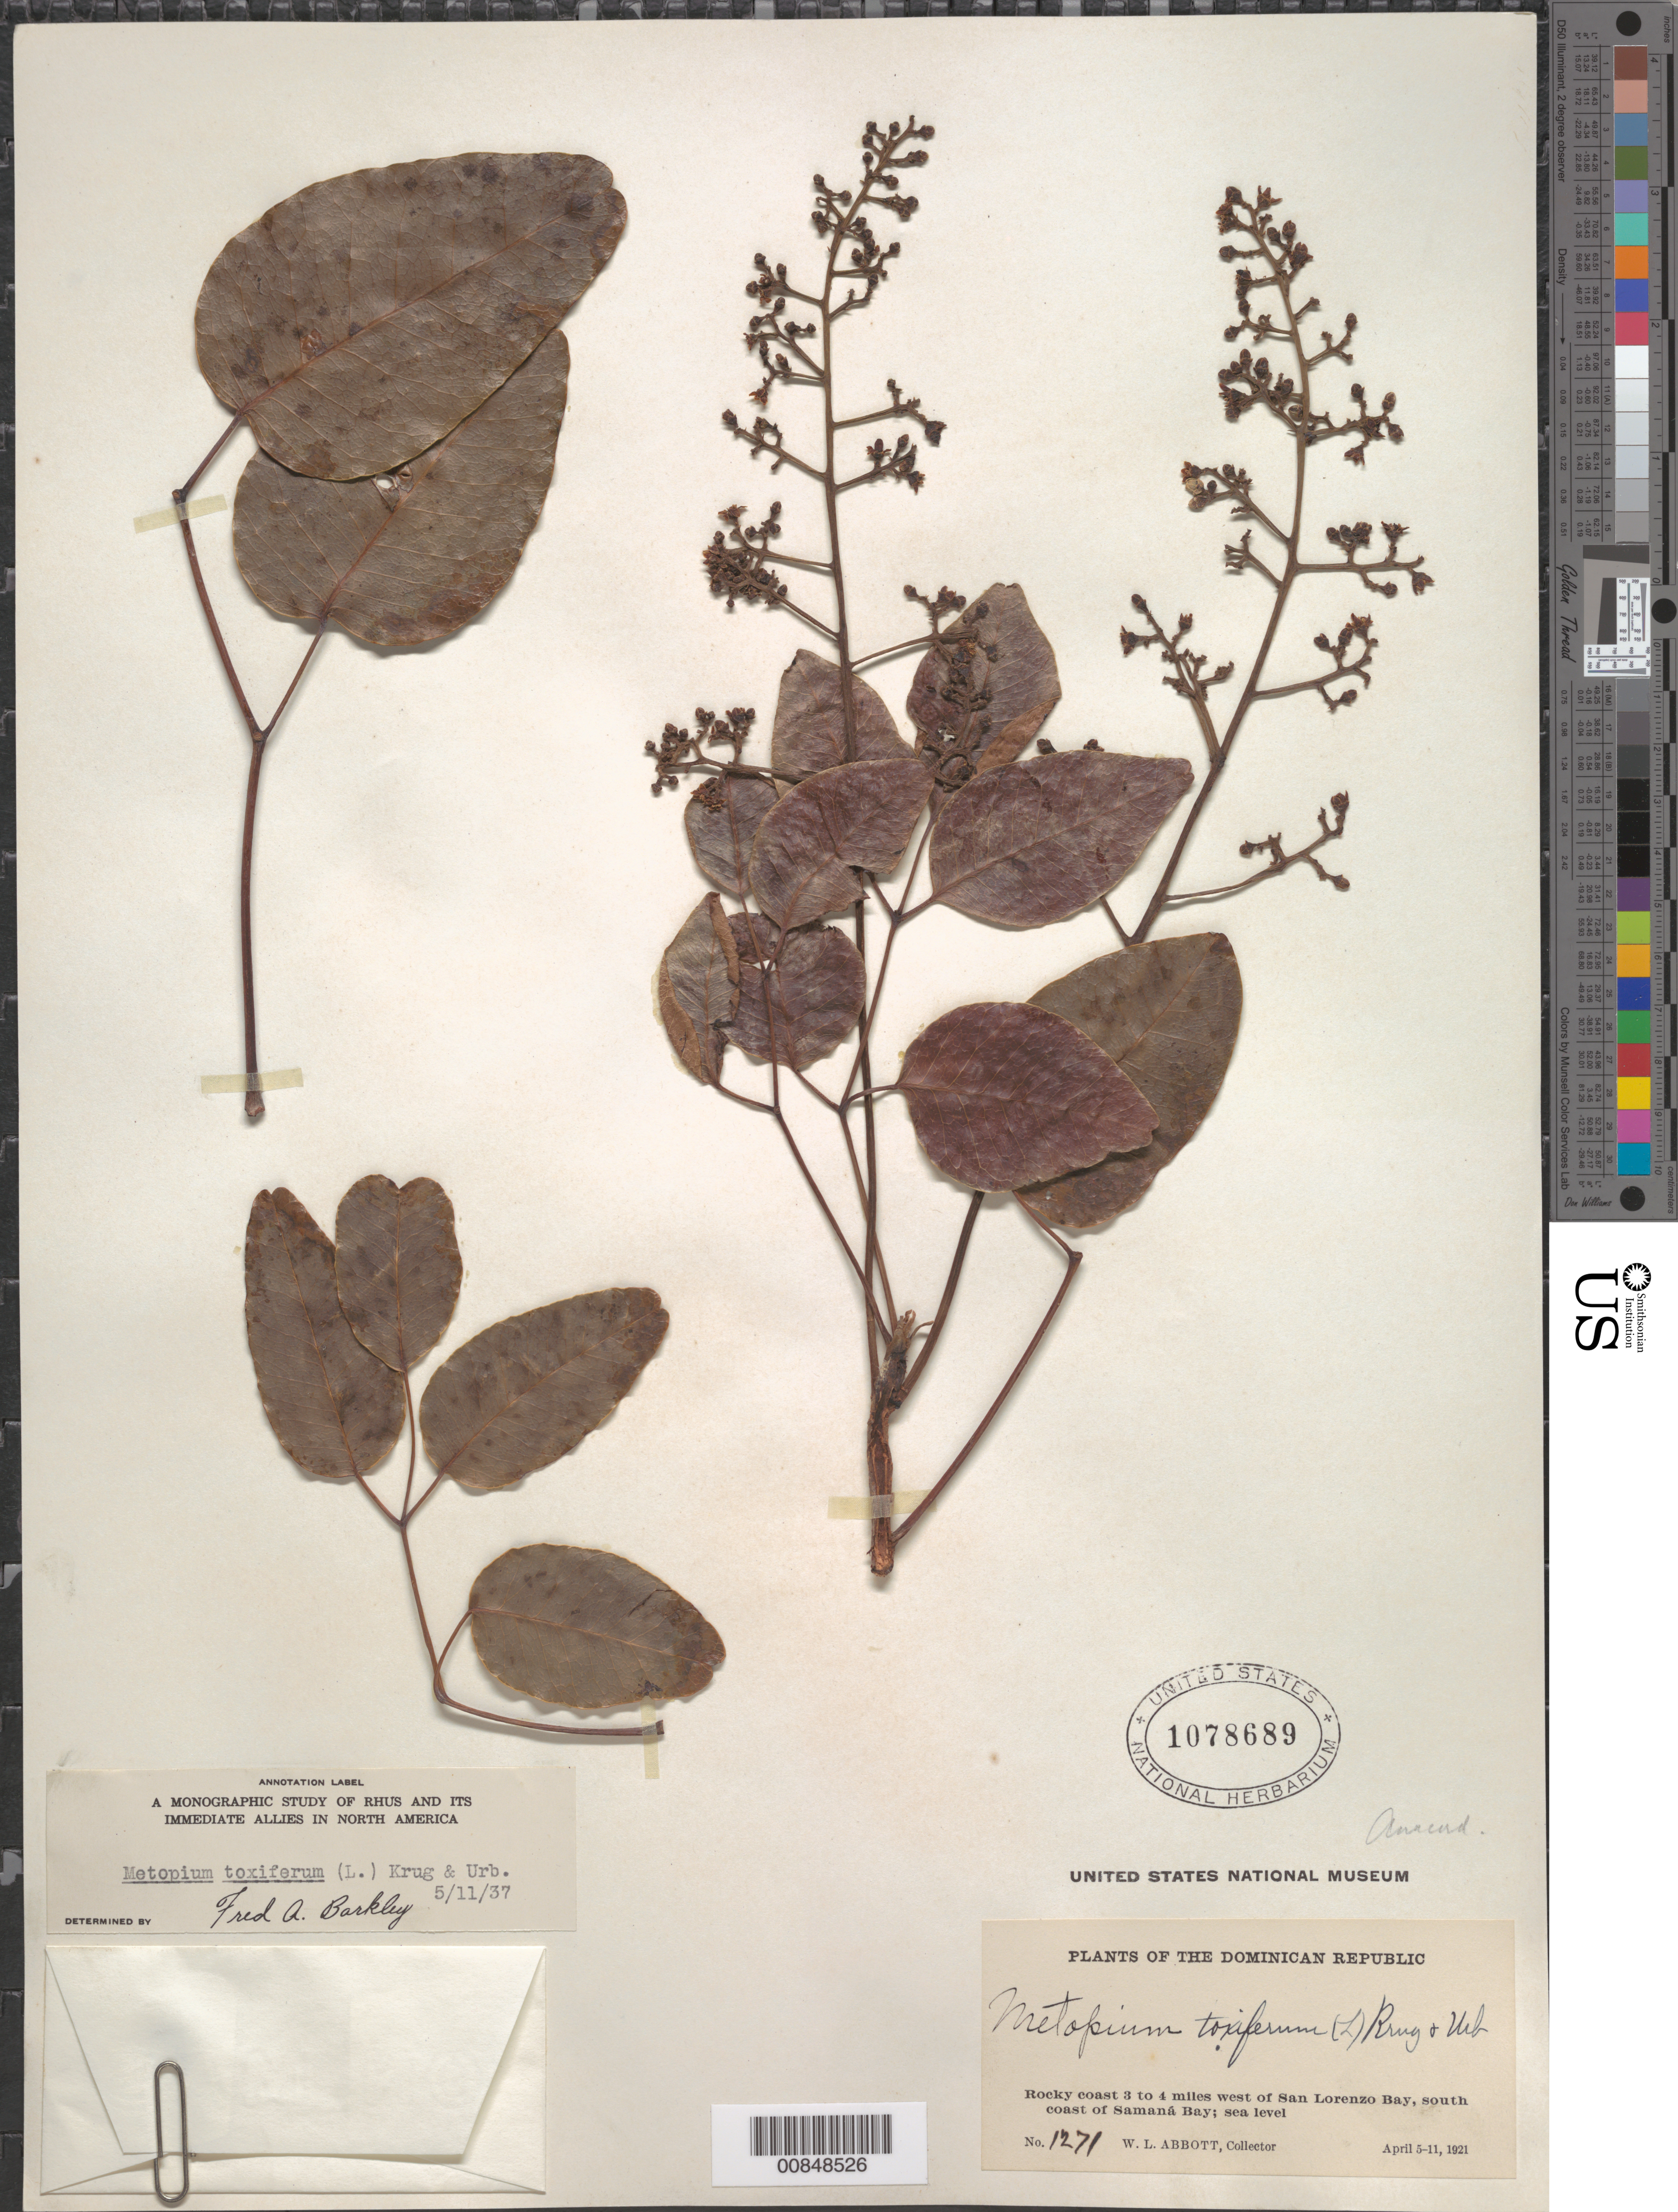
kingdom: Plantae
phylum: Tracheophyta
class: Magnoliopsida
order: Sapindales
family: Anacardiaceae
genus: Metopium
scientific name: Metopium toxiferum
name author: (L.) Krug & Urb.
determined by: Barkley, F. A.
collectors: W. L. Abbott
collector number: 1271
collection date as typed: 05 Apr 1921 to 11 Apr 1921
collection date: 1921-04-05/1921-04-11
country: Dominican Republic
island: Hispaniola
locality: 3-4 miles W of San Lorenza Bay, south coast of Samaná Bay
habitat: Rocky coast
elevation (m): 0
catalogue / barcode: US 1078689